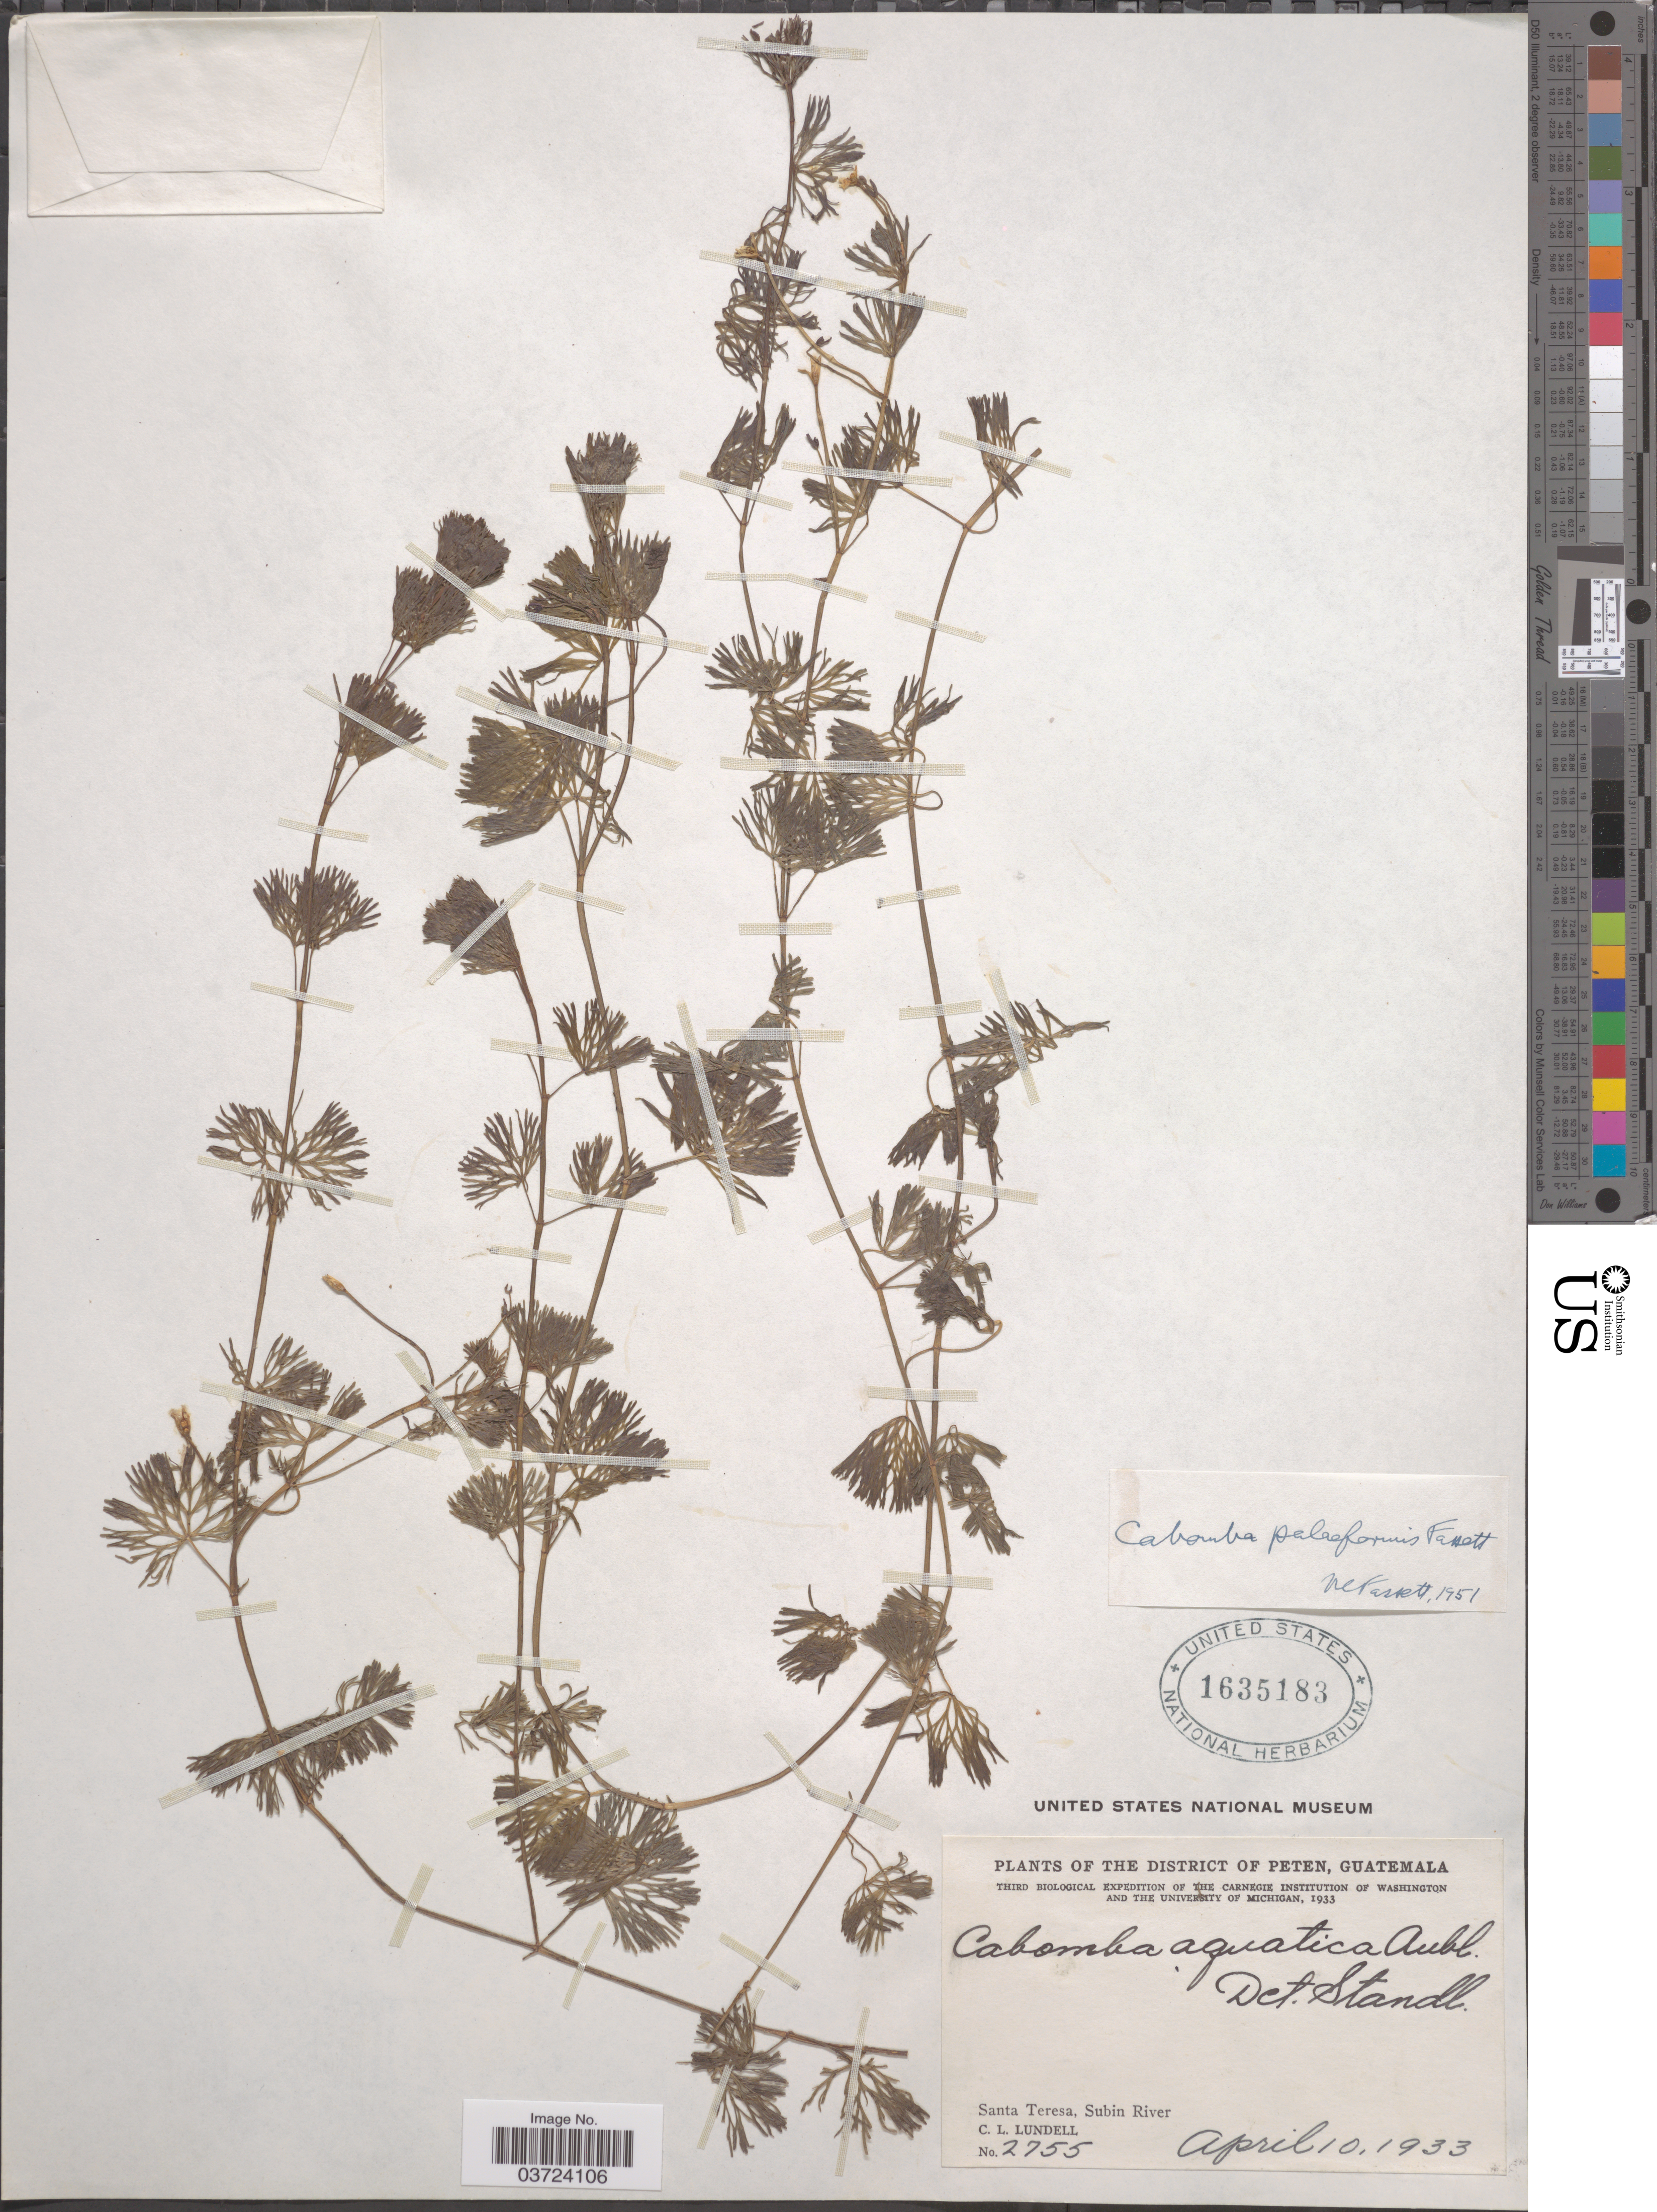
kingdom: Plantae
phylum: Tracheophyta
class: Magnoliopsida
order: Nymphaeales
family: Cabombaceae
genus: Cabomba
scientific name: Cabomba palaeformis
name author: Fassett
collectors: C. L. Lundell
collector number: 2755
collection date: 1933-04-10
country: Guatemala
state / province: El Peten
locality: The District of Peten. Santa Teresa, Subin River.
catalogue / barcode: US 1635183